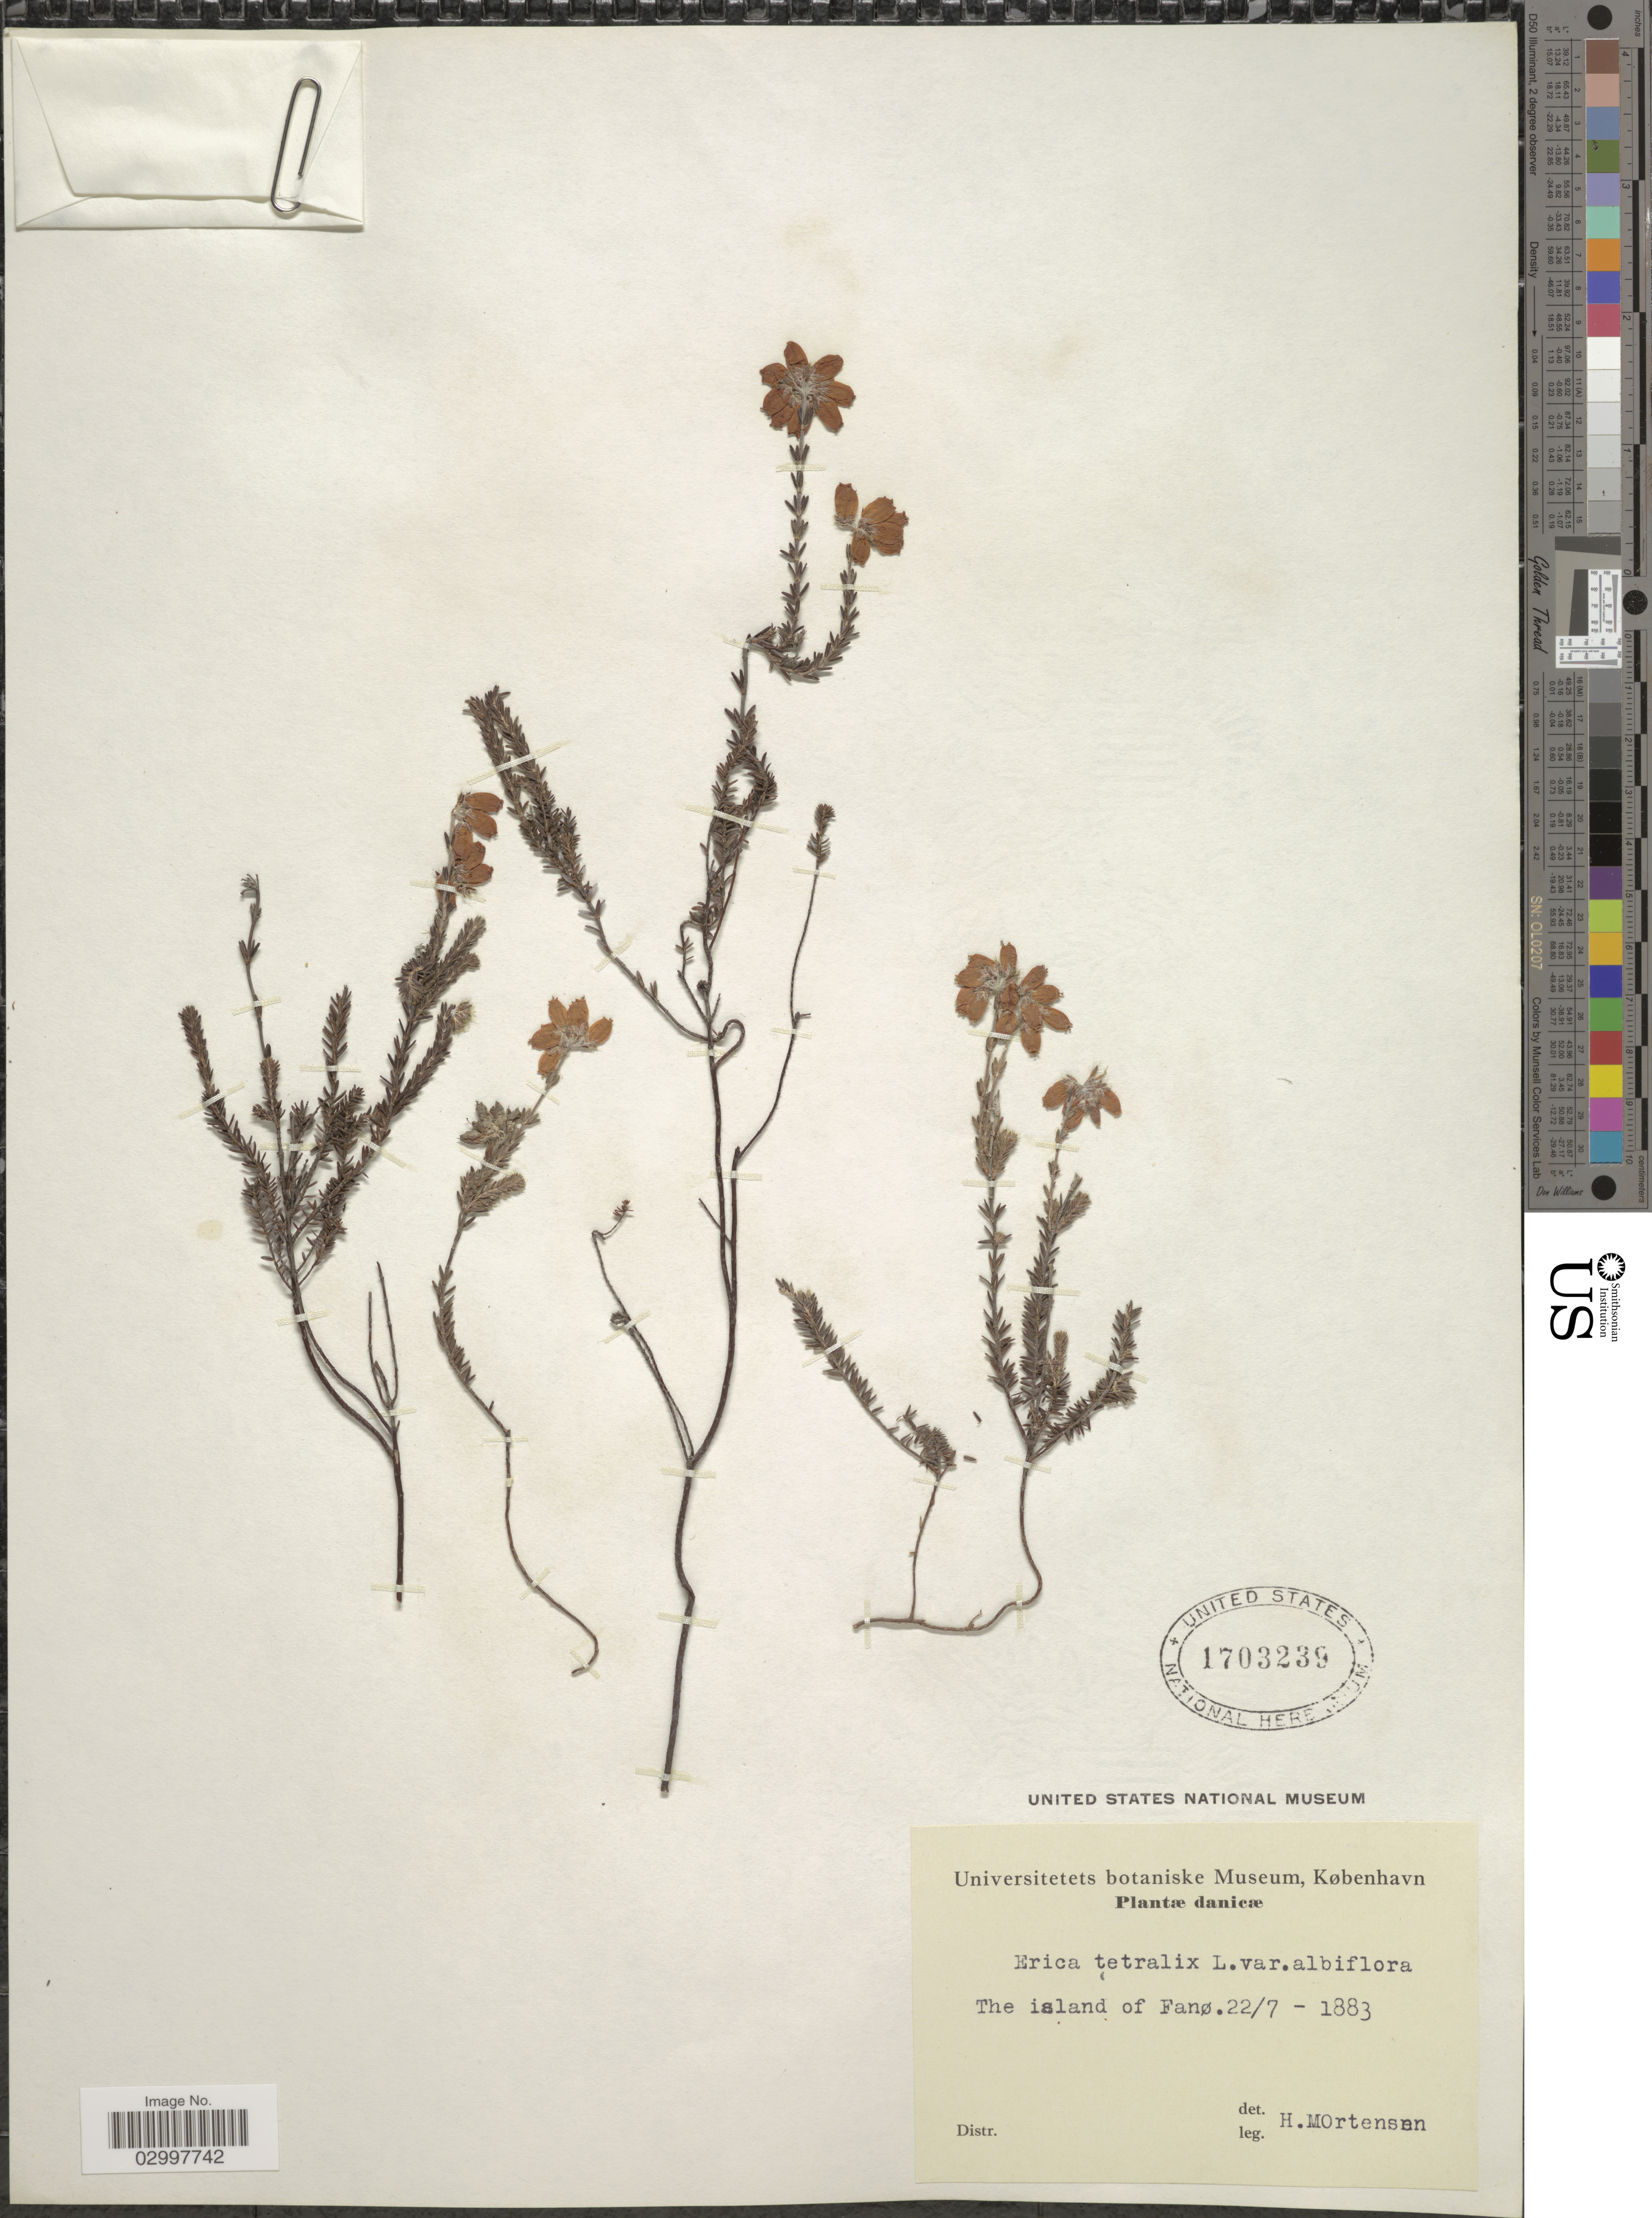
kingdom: Plantae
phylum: Tracheophyta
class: Magnoliopsida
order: Ericales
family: Ericaceae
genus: Erica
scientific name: Erica tetralix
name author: L.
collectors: H. Mortensen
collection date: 1883-07-22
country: Denmark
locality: Danicæ. The island of Fanø.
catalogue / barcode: US 1703239